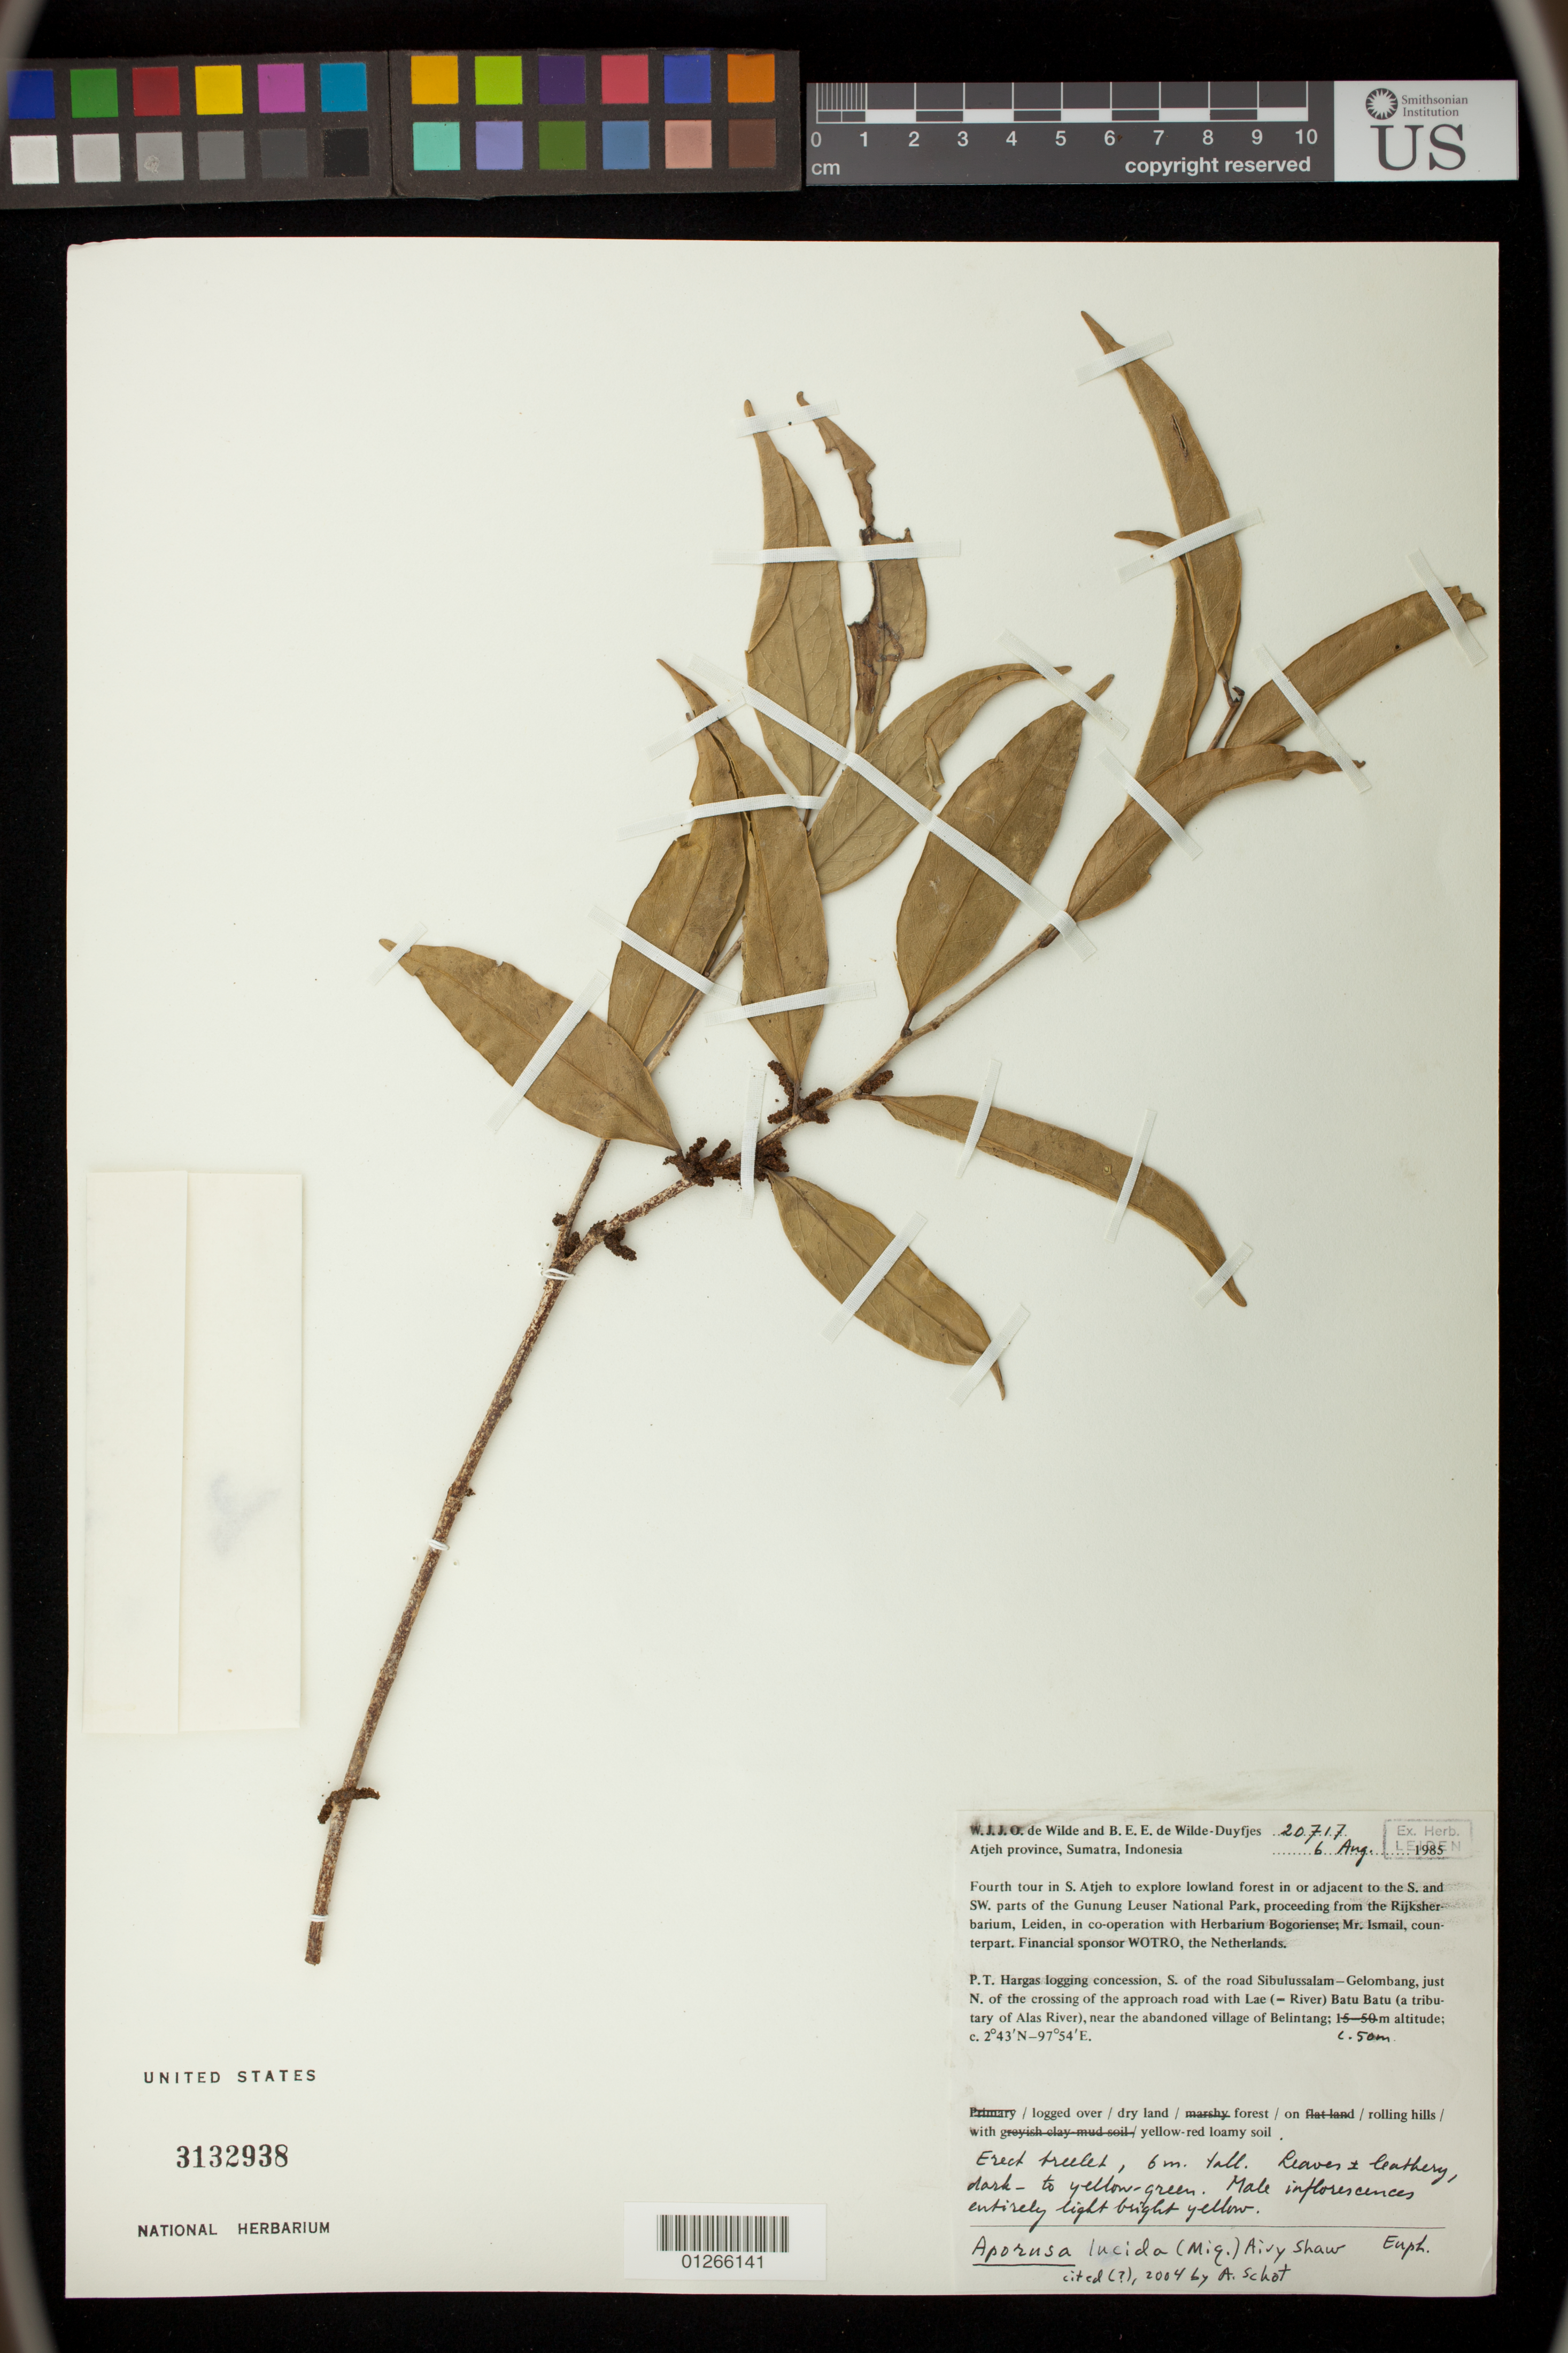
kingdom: Plantae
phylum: Tracheophyta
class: Magnoliopsida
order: Malpighiales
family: Phyllanthaceae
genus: Aporosa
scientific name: Aporosa lucida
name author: (Miq.) Airy Shaw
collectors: Ding Hou & W.J.J.O. de Wilde & B. E. de Wilde-Duyfjes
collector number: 20717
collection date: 1985-08-06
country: Indonesia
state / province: Sumatra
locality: Atjeh province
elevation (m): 50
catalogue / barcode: US 3132938